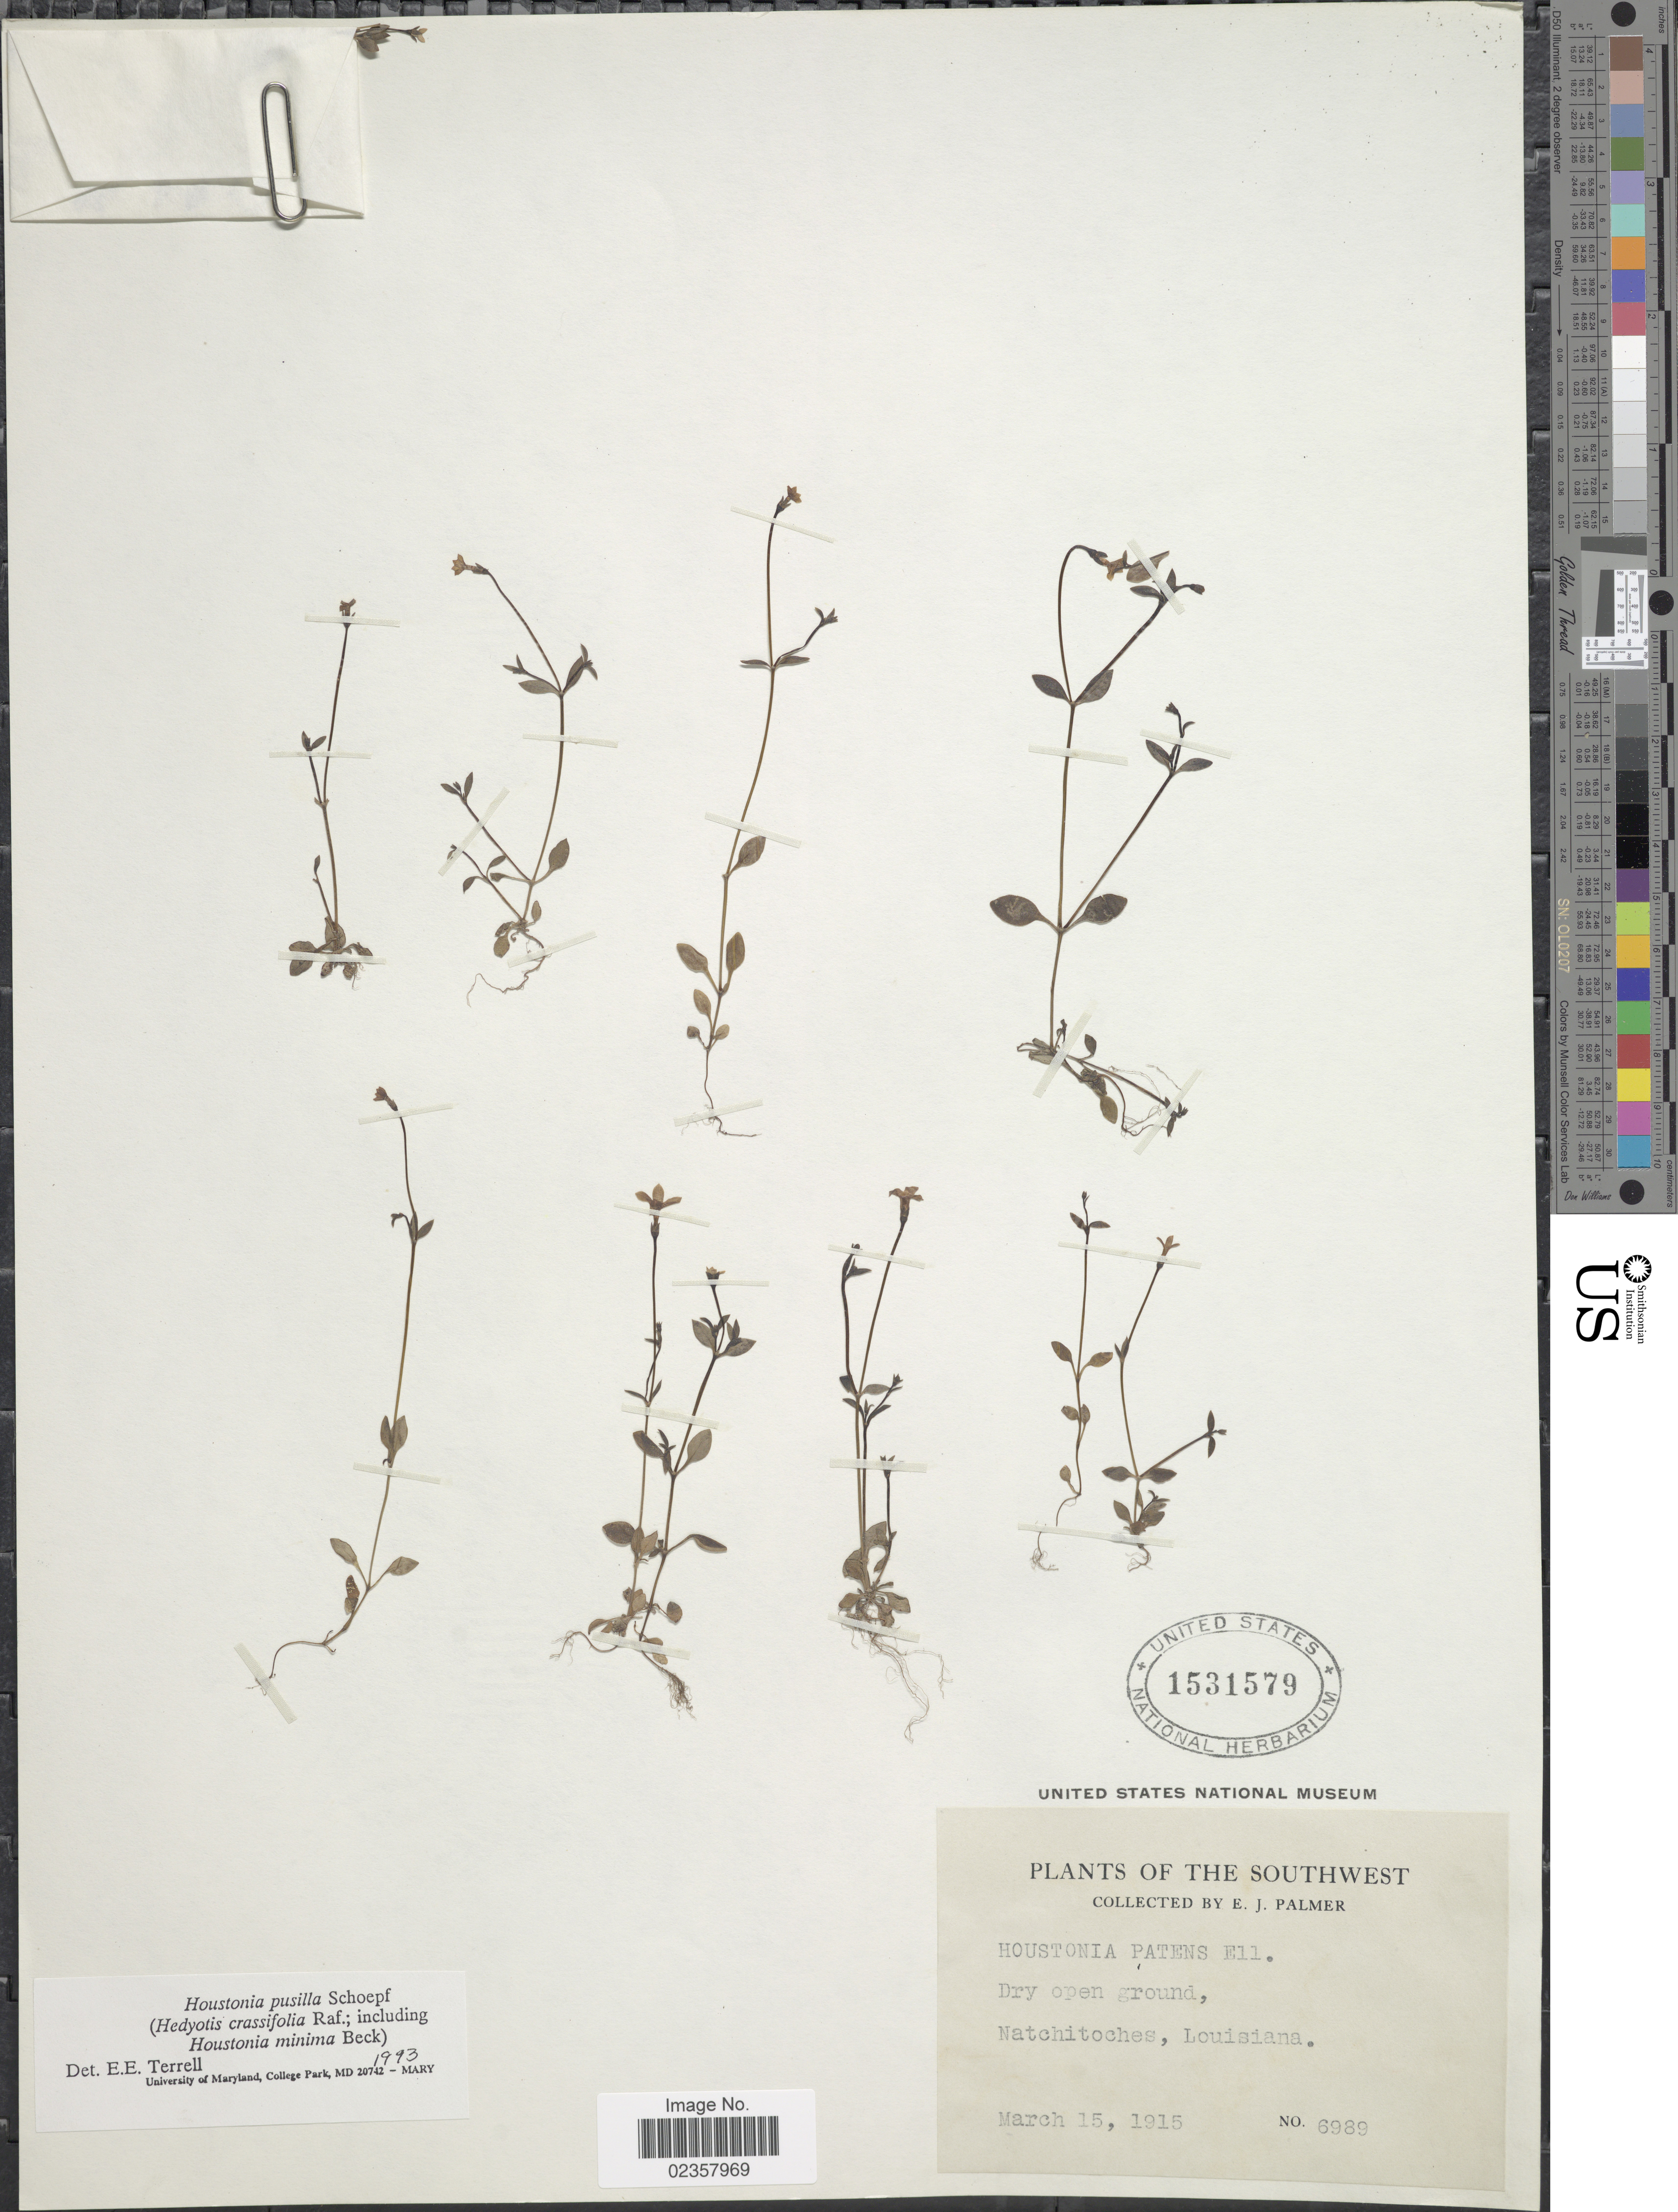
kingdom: Plantae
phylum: Tracheophyta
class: Magnoliopsida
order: Gentianales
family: Rubiaceae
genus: Houstonia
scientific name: Houstonia pusilla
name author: Schoepf.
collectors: E. J. Palmer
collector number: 6989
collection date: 1915-03-15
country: United States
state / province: Louisiana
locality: Southwest, Dry open ground, Natchitoches, Louisiana.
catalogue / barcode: US 1531579